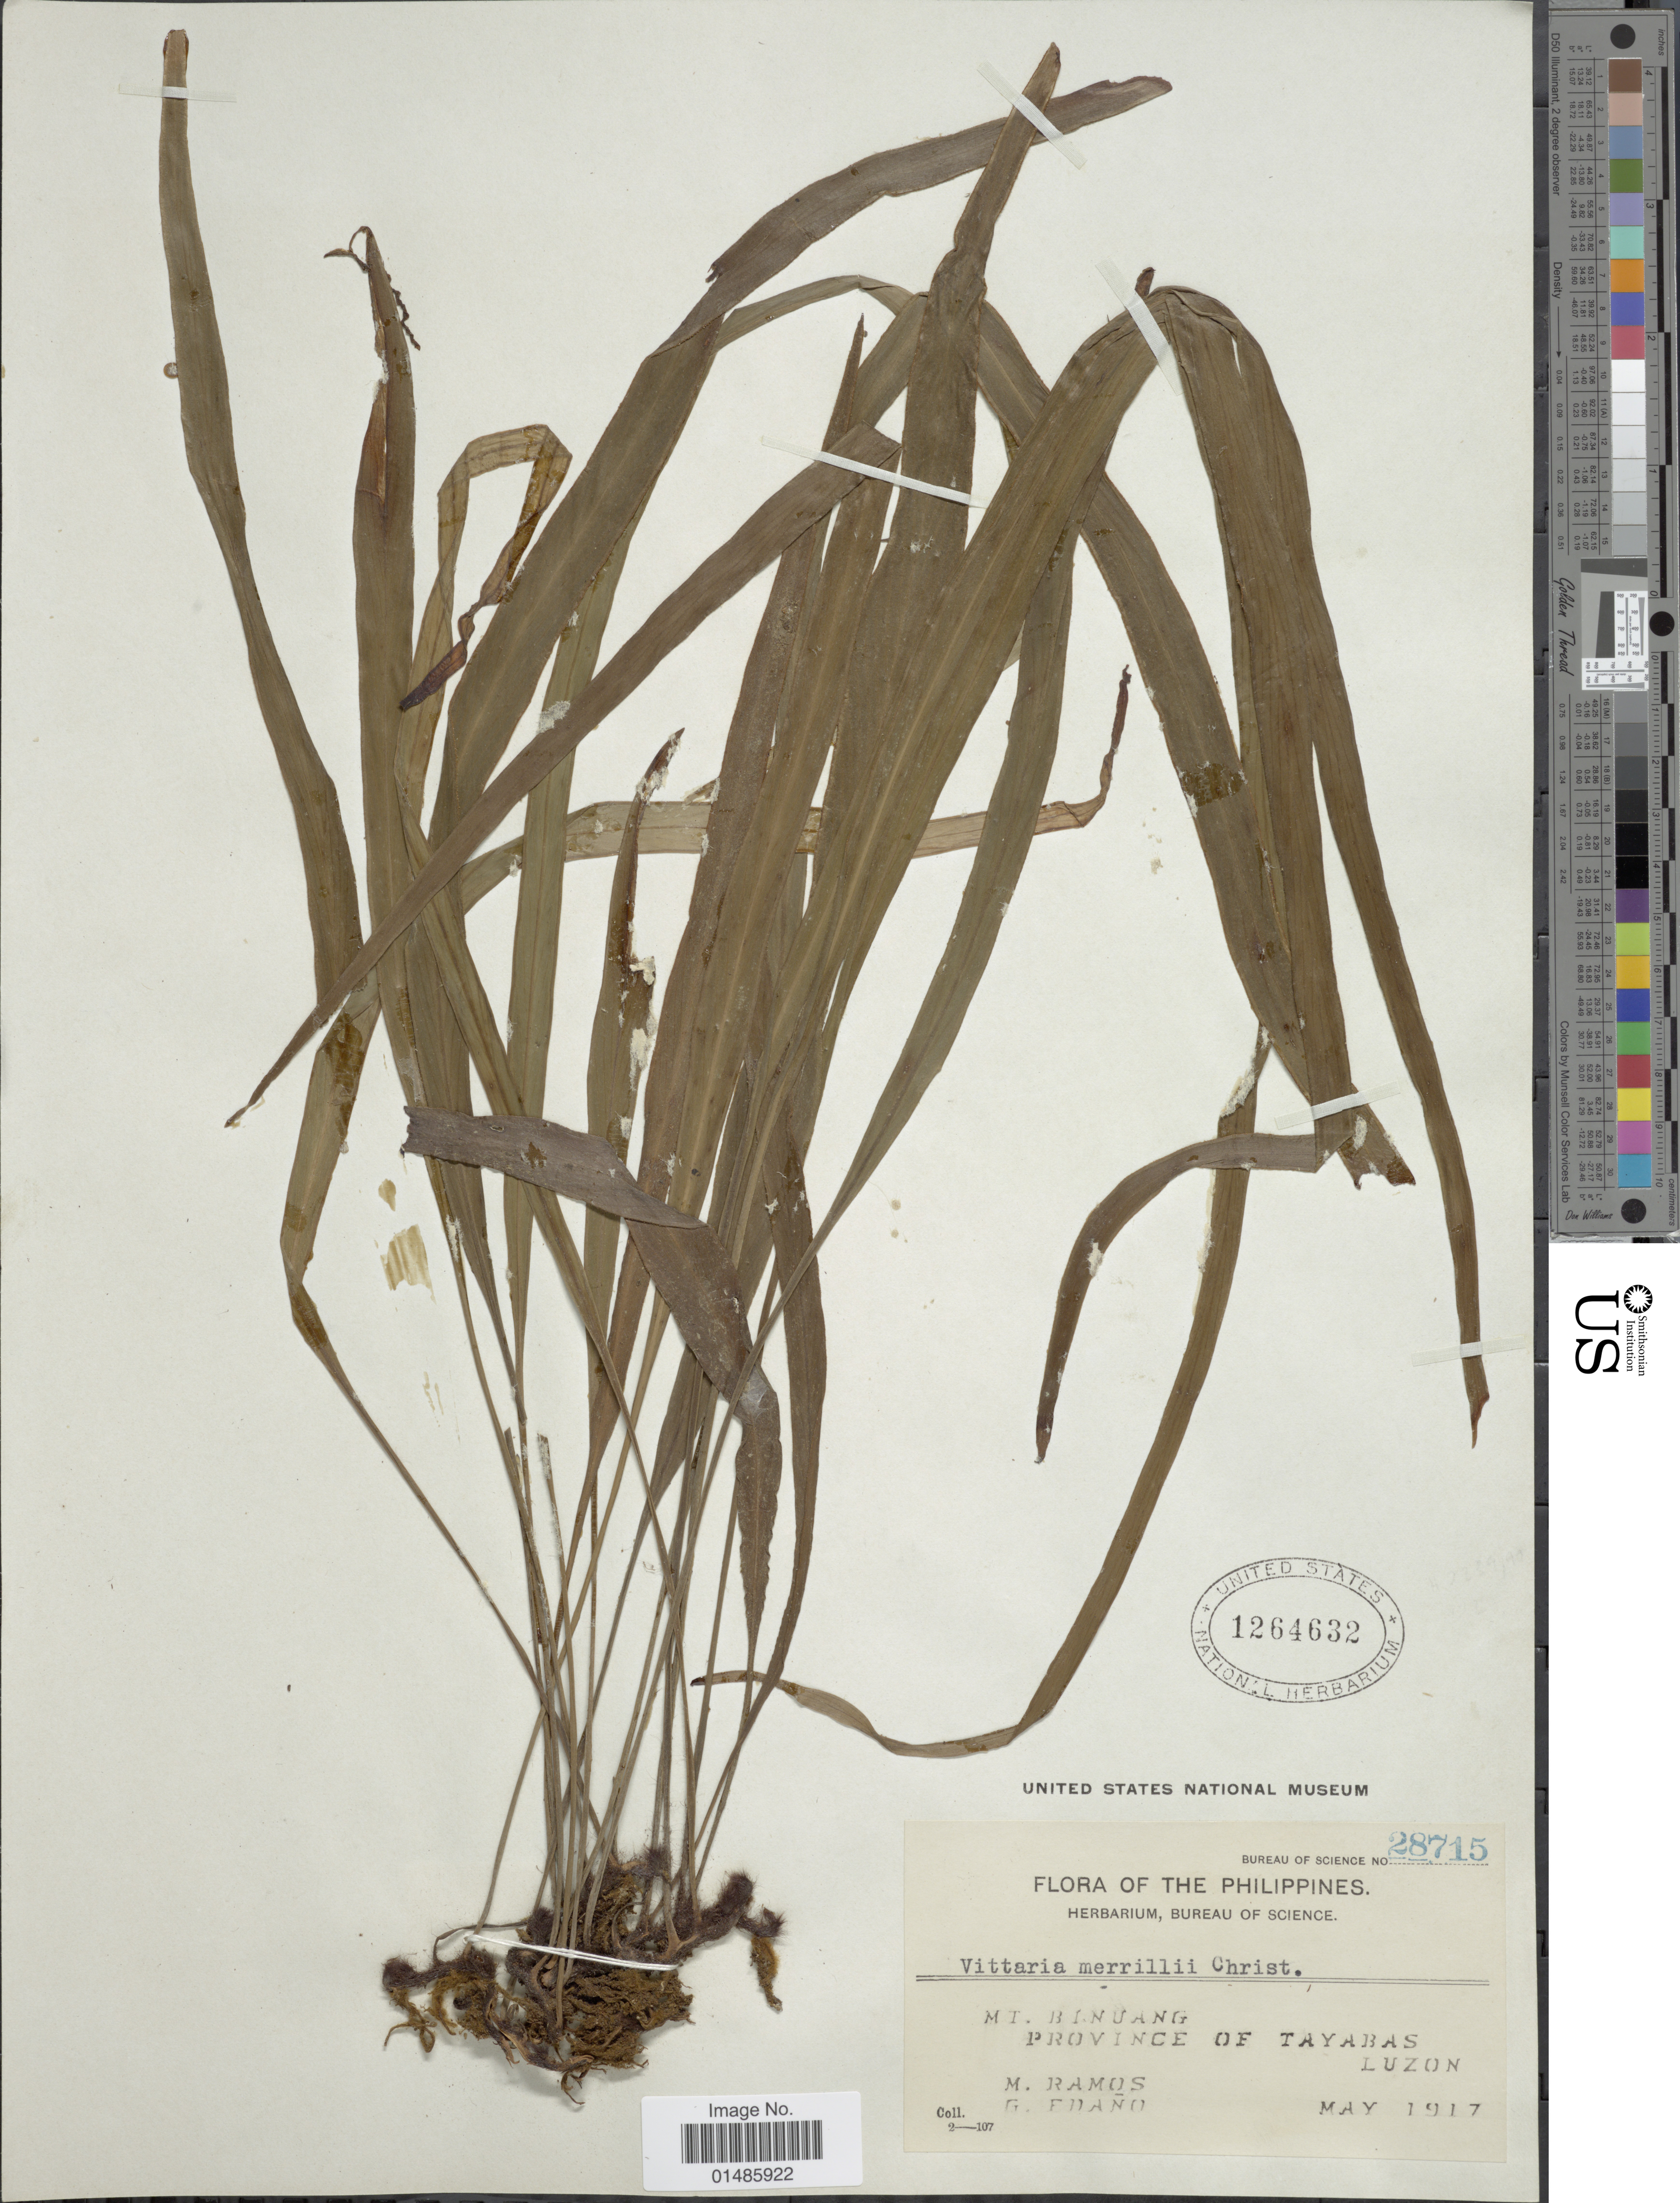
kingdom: Plantae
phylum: Tracheophyta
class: Polypodiopsida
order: Polypodiales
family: Pteridaceae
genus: Haplopteris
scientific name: Haplopteris elongata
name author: (Sw.) Crane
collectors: M. Ramos & G. Edaño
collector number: Bureau of Science 28715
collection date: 1917-05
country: Philippines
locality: Mt. Binuang, Province of Tayabas, Luzon.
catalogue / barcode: US 1264632